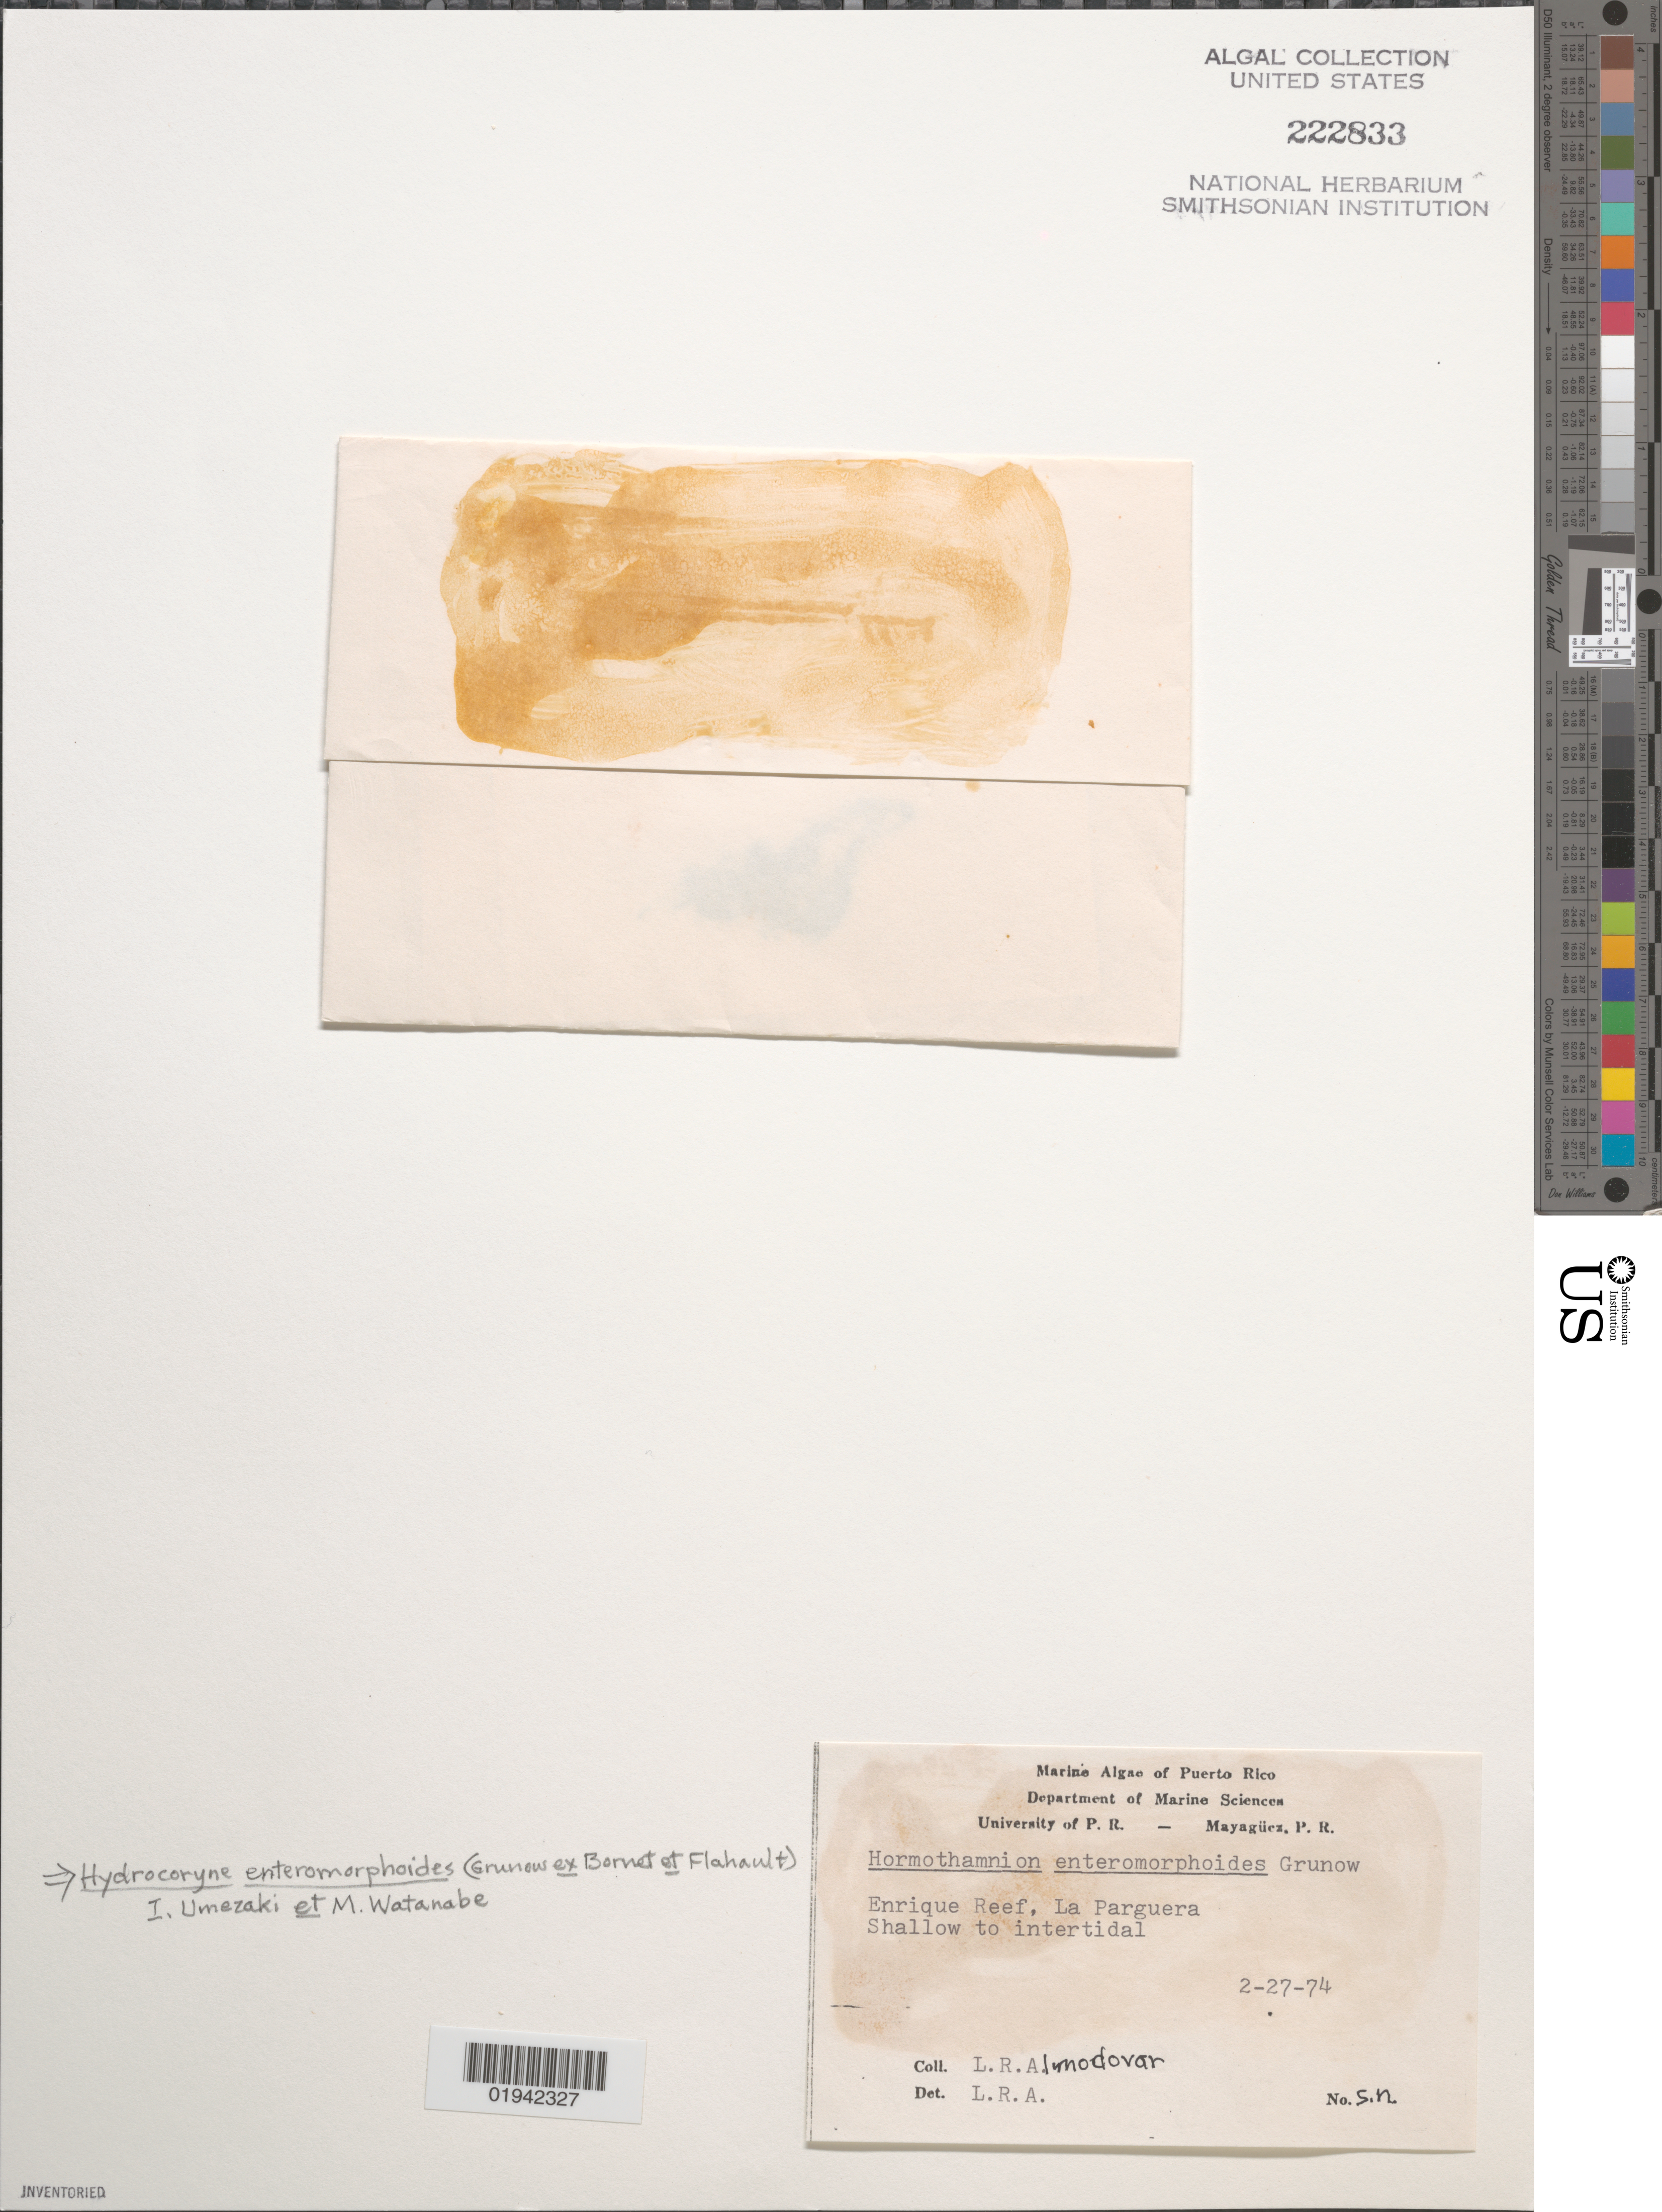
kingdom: Bacteria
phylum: Cyanobacteria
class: Cyanobacteriia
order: Cyanobacteriales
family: Aphanizomenonaceae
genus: Hydrocoryne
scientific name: Hydrocoryne enteromorphoides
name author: (Grunow ex Bornet & Flahault) I. Umezaki & M. Watanabe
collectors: L. Almodovar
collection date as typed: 27 Feb 1974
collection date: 1974-02-27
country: Puerto Rico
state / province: Lajas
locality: Enrique Reef, La Parguera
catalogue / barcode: US 222833